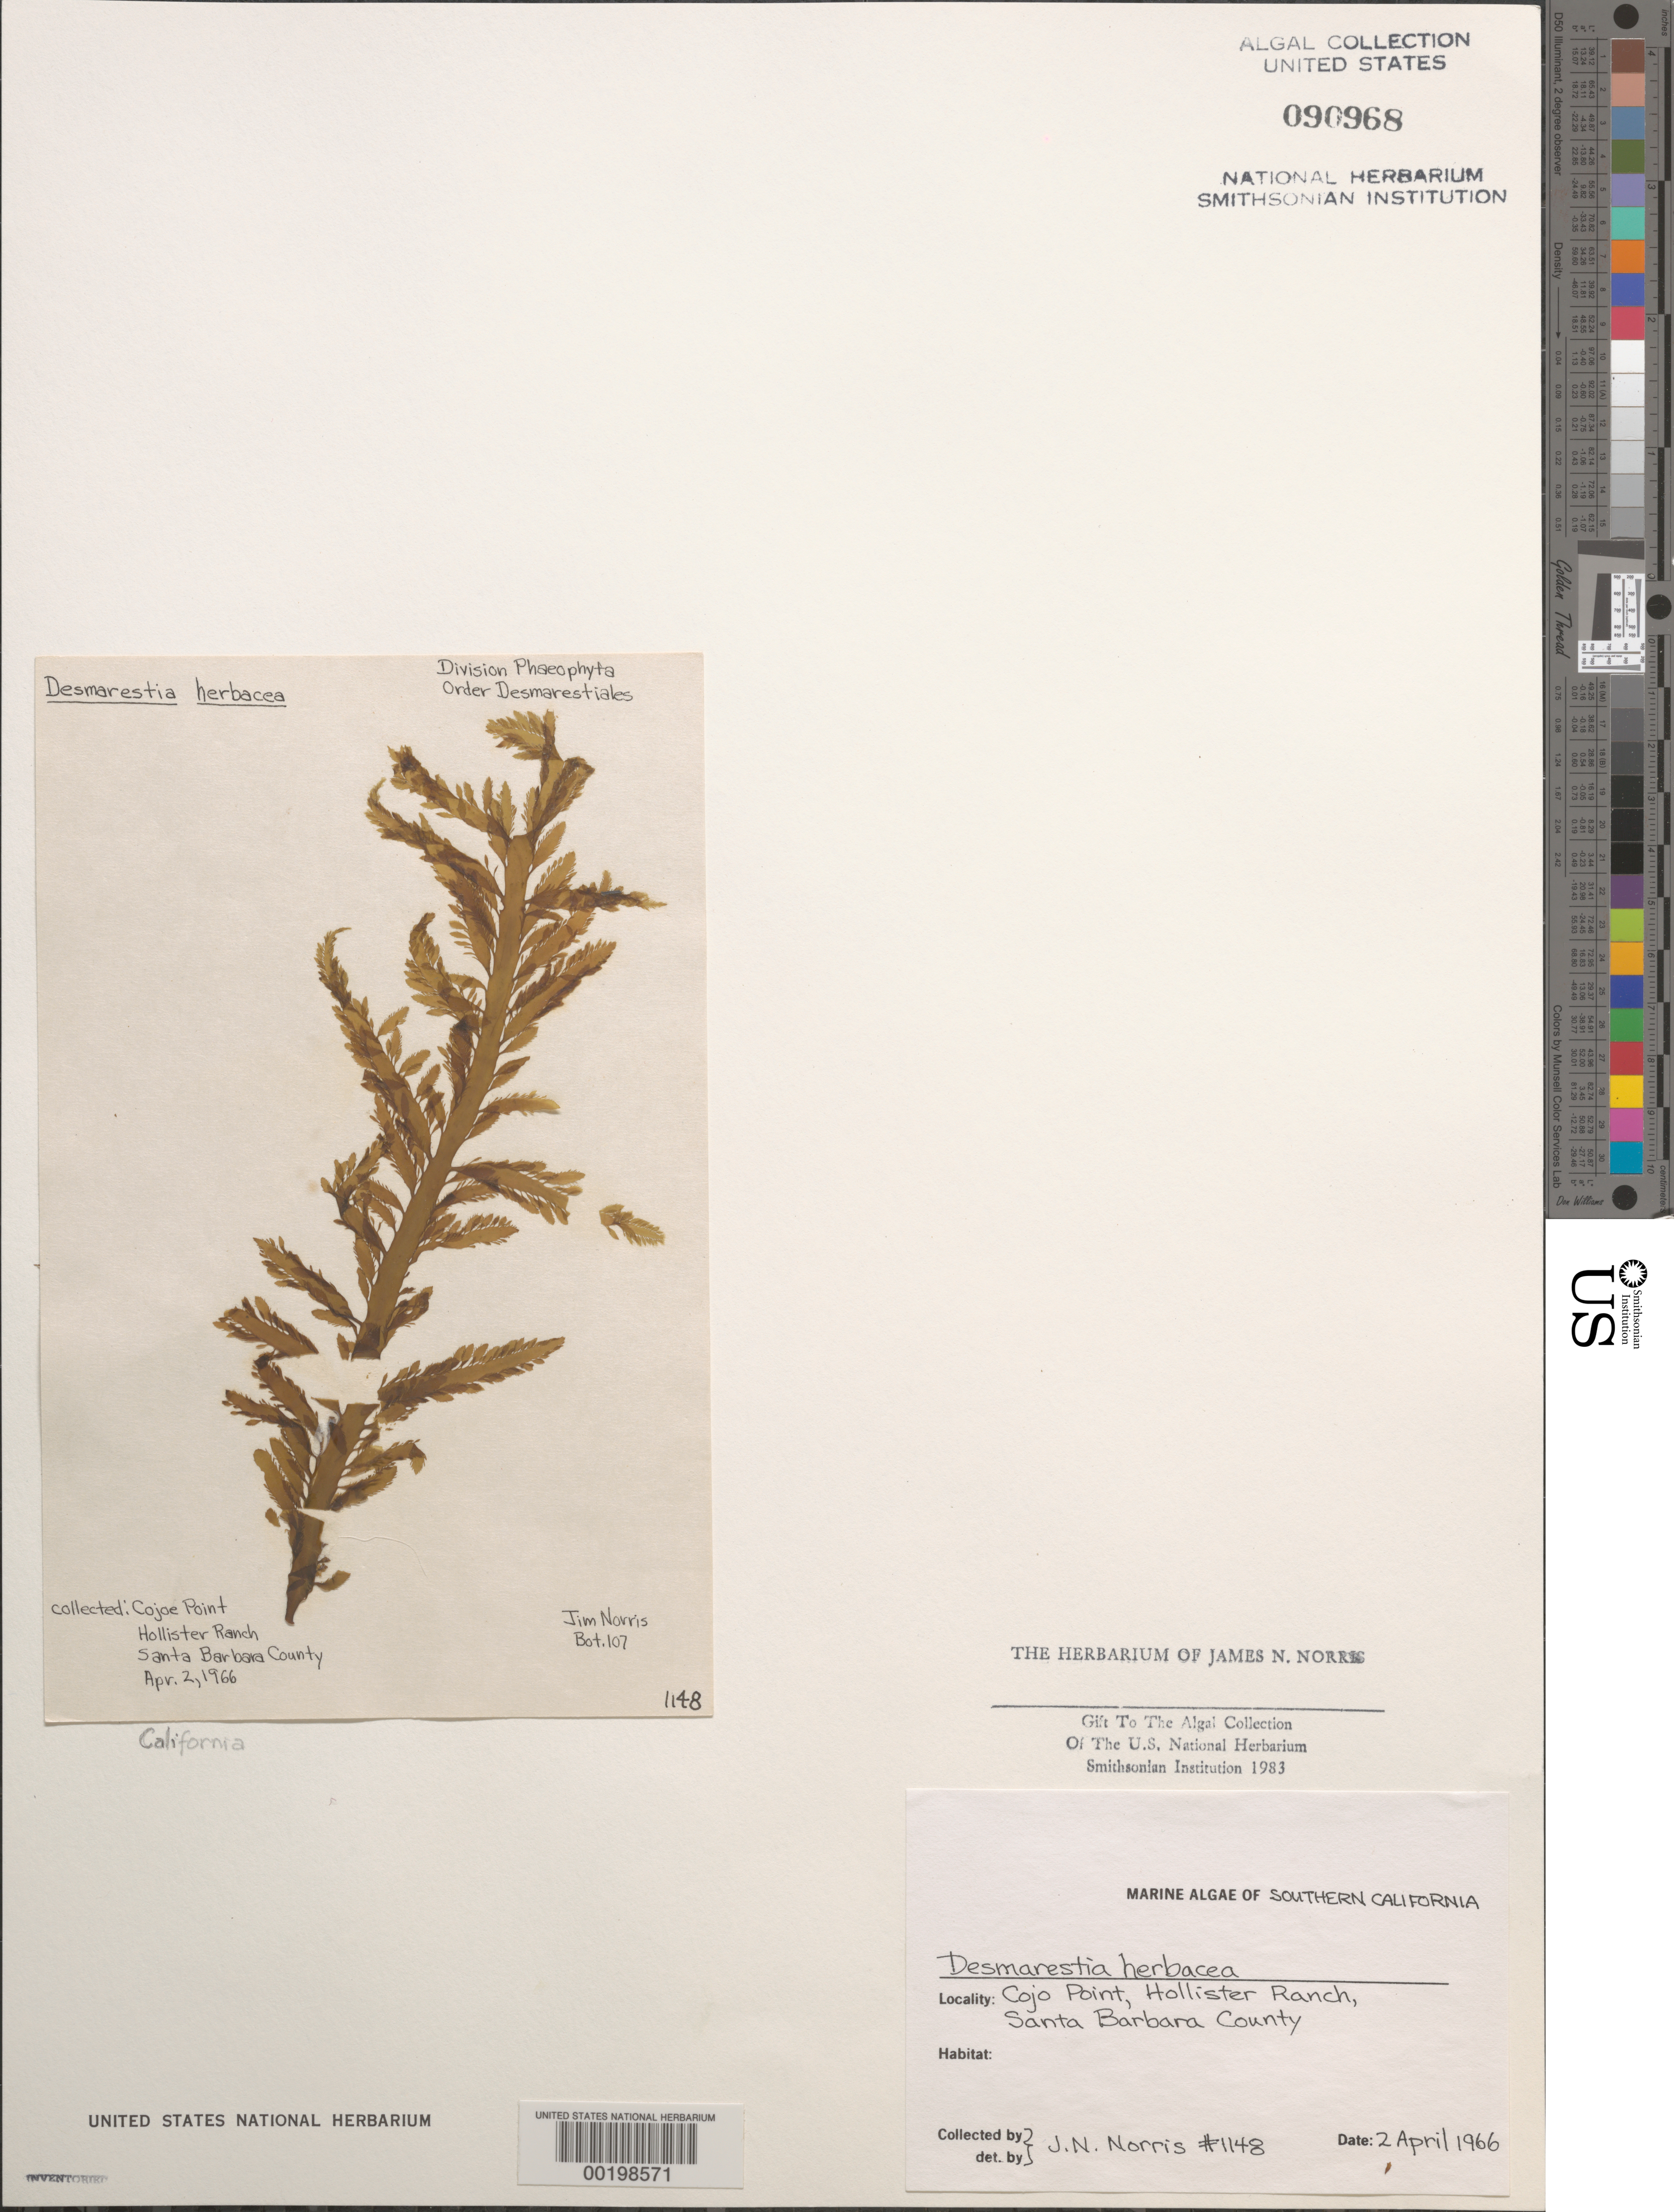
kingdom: Chromista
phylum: Ochrophyta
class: Phaeophyceae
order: Desmarestiales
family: Desmarestiaceae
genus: Desmarestia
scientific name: Desmarestia herbacea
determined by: Norris, James N.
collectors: J. N. Norris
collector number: JN-1148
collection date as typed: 02 Apr 1966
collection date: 1966-04-02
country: United States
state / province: California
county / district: Santa Barbara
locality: Cojo Point, Hollister Ranch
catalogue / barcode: US 90968